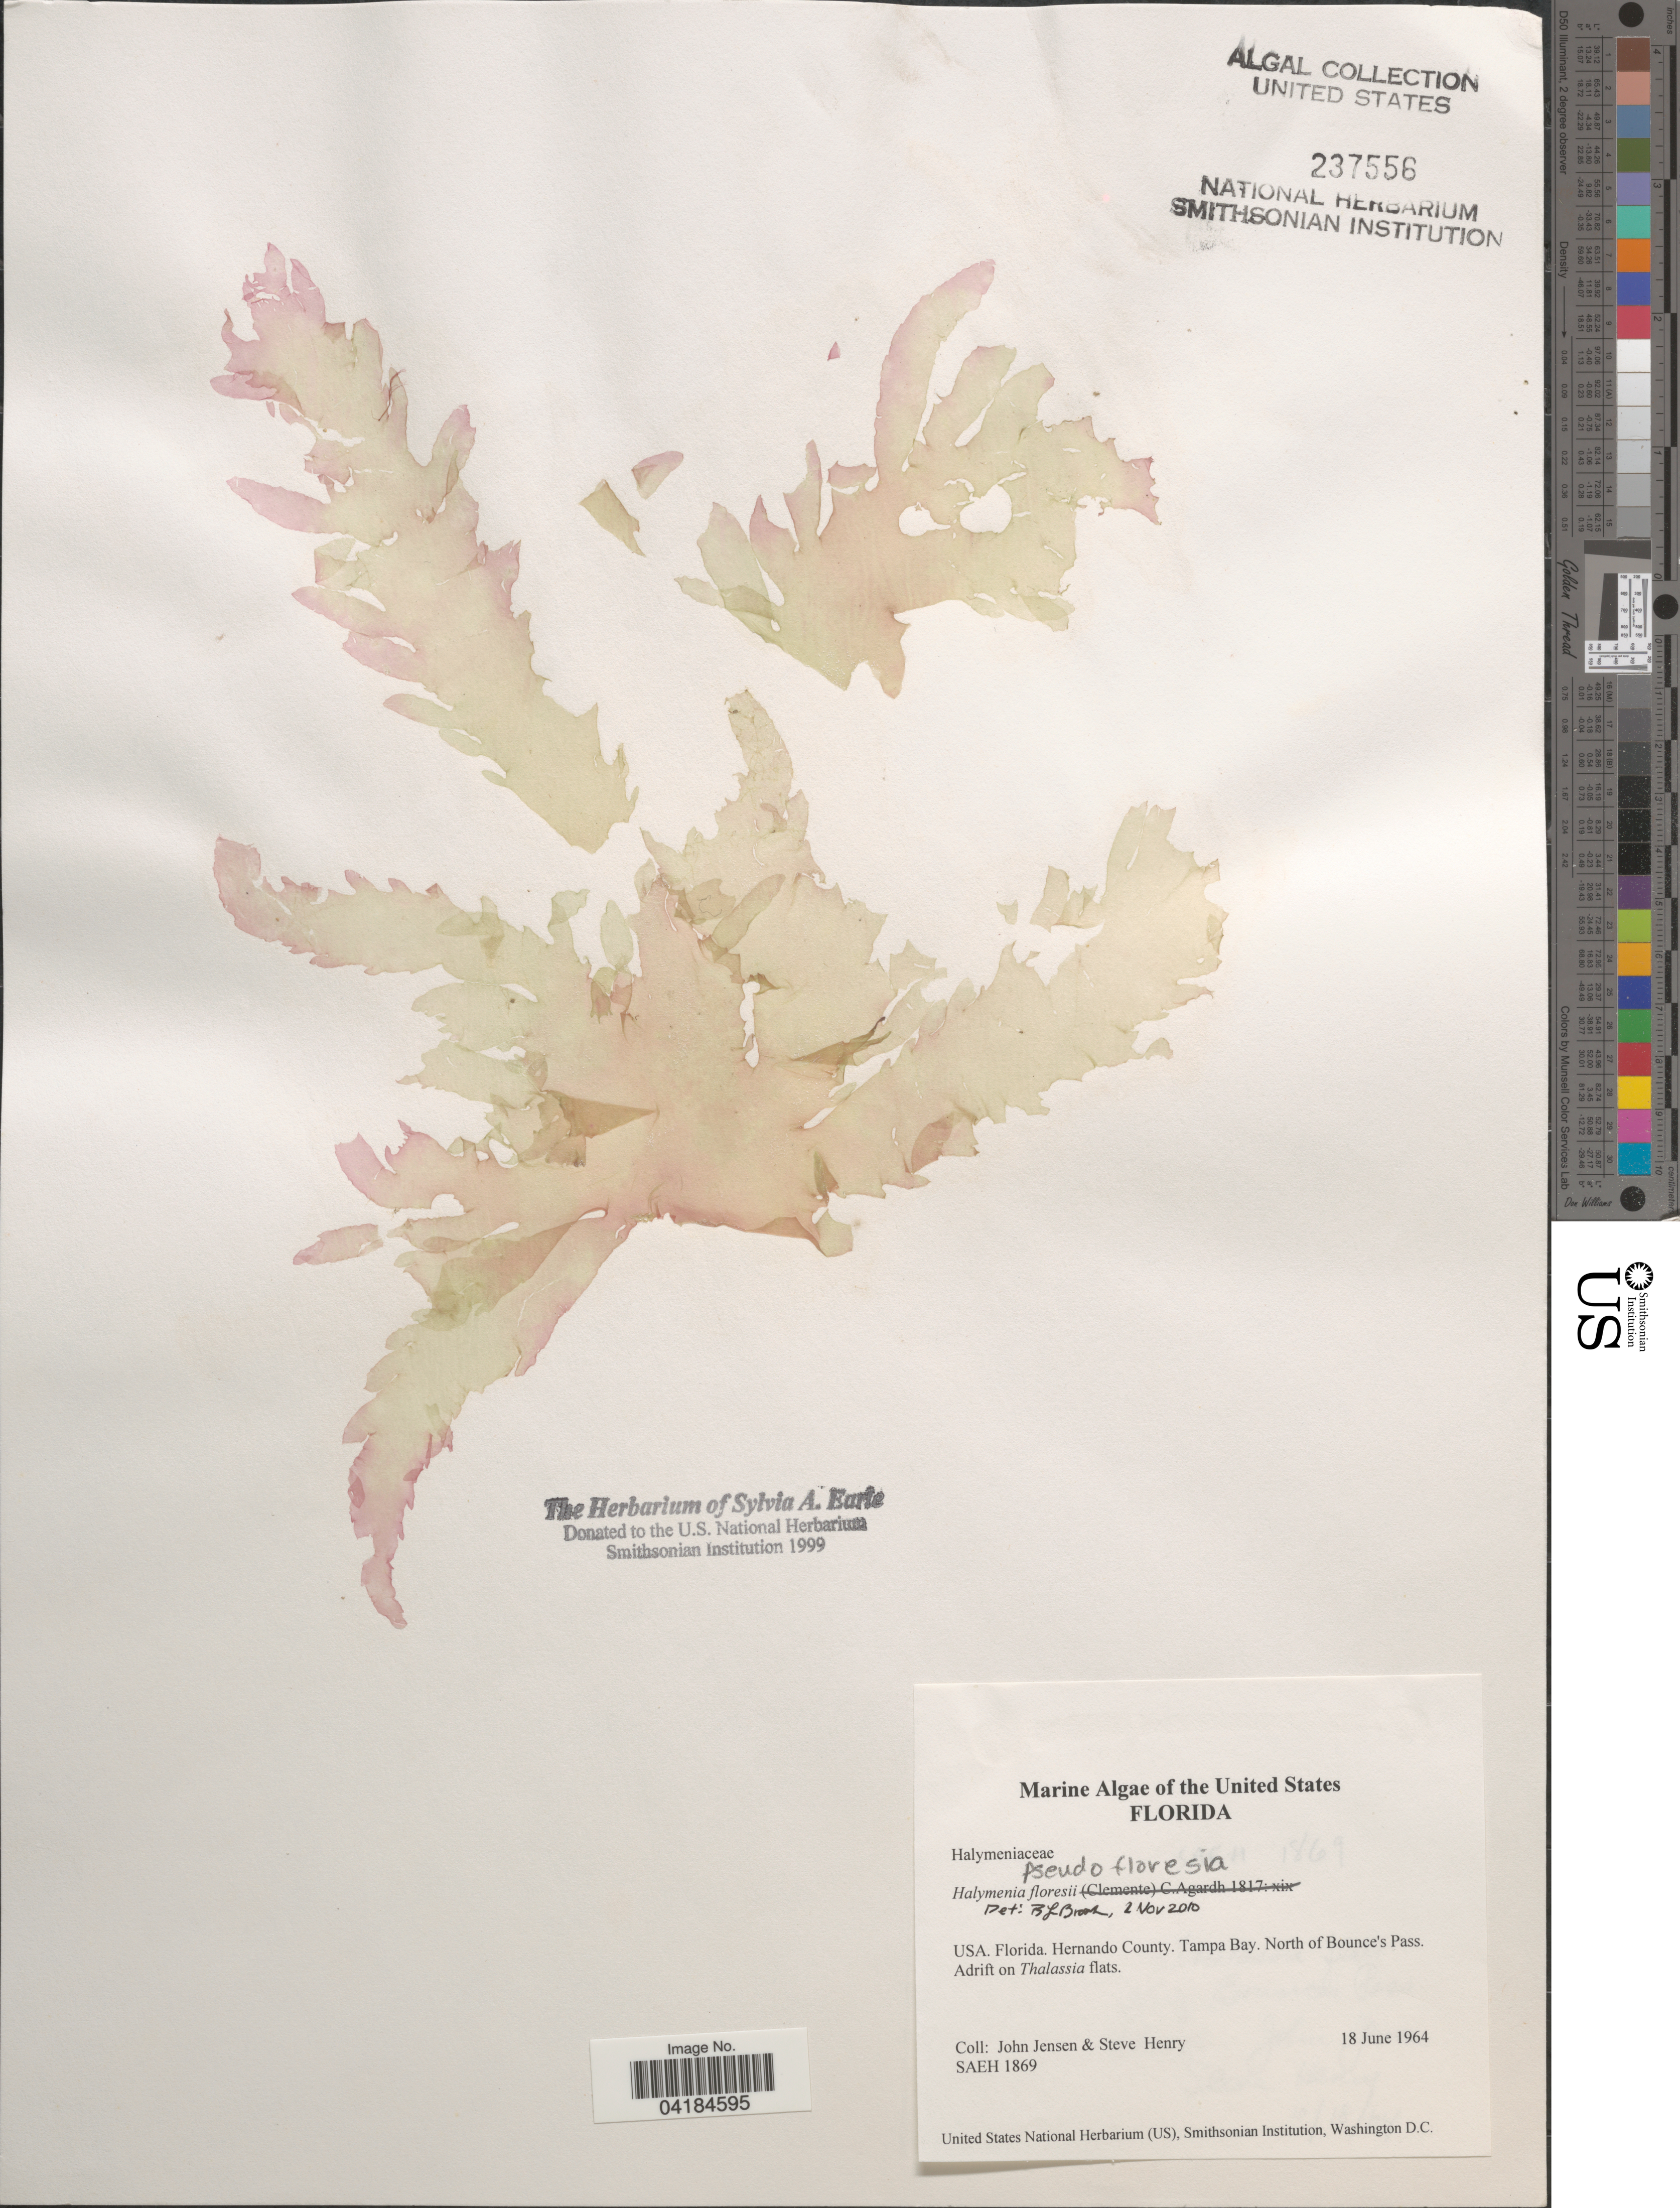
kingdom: Plantae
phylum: Rhodophyta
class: Florideophyceae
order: Halymeniales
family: Halymeniaceae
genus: Halymenia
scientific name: Halymenia pseudofloresia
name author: Collins & M. Howe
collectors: J. Jensen & S. Henry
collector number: SAEH1869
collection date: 1964-06-18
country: United States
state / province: Florida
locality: Hernando County. Tampa Bay. North of Bounce's Pass.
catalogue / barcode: US 237556